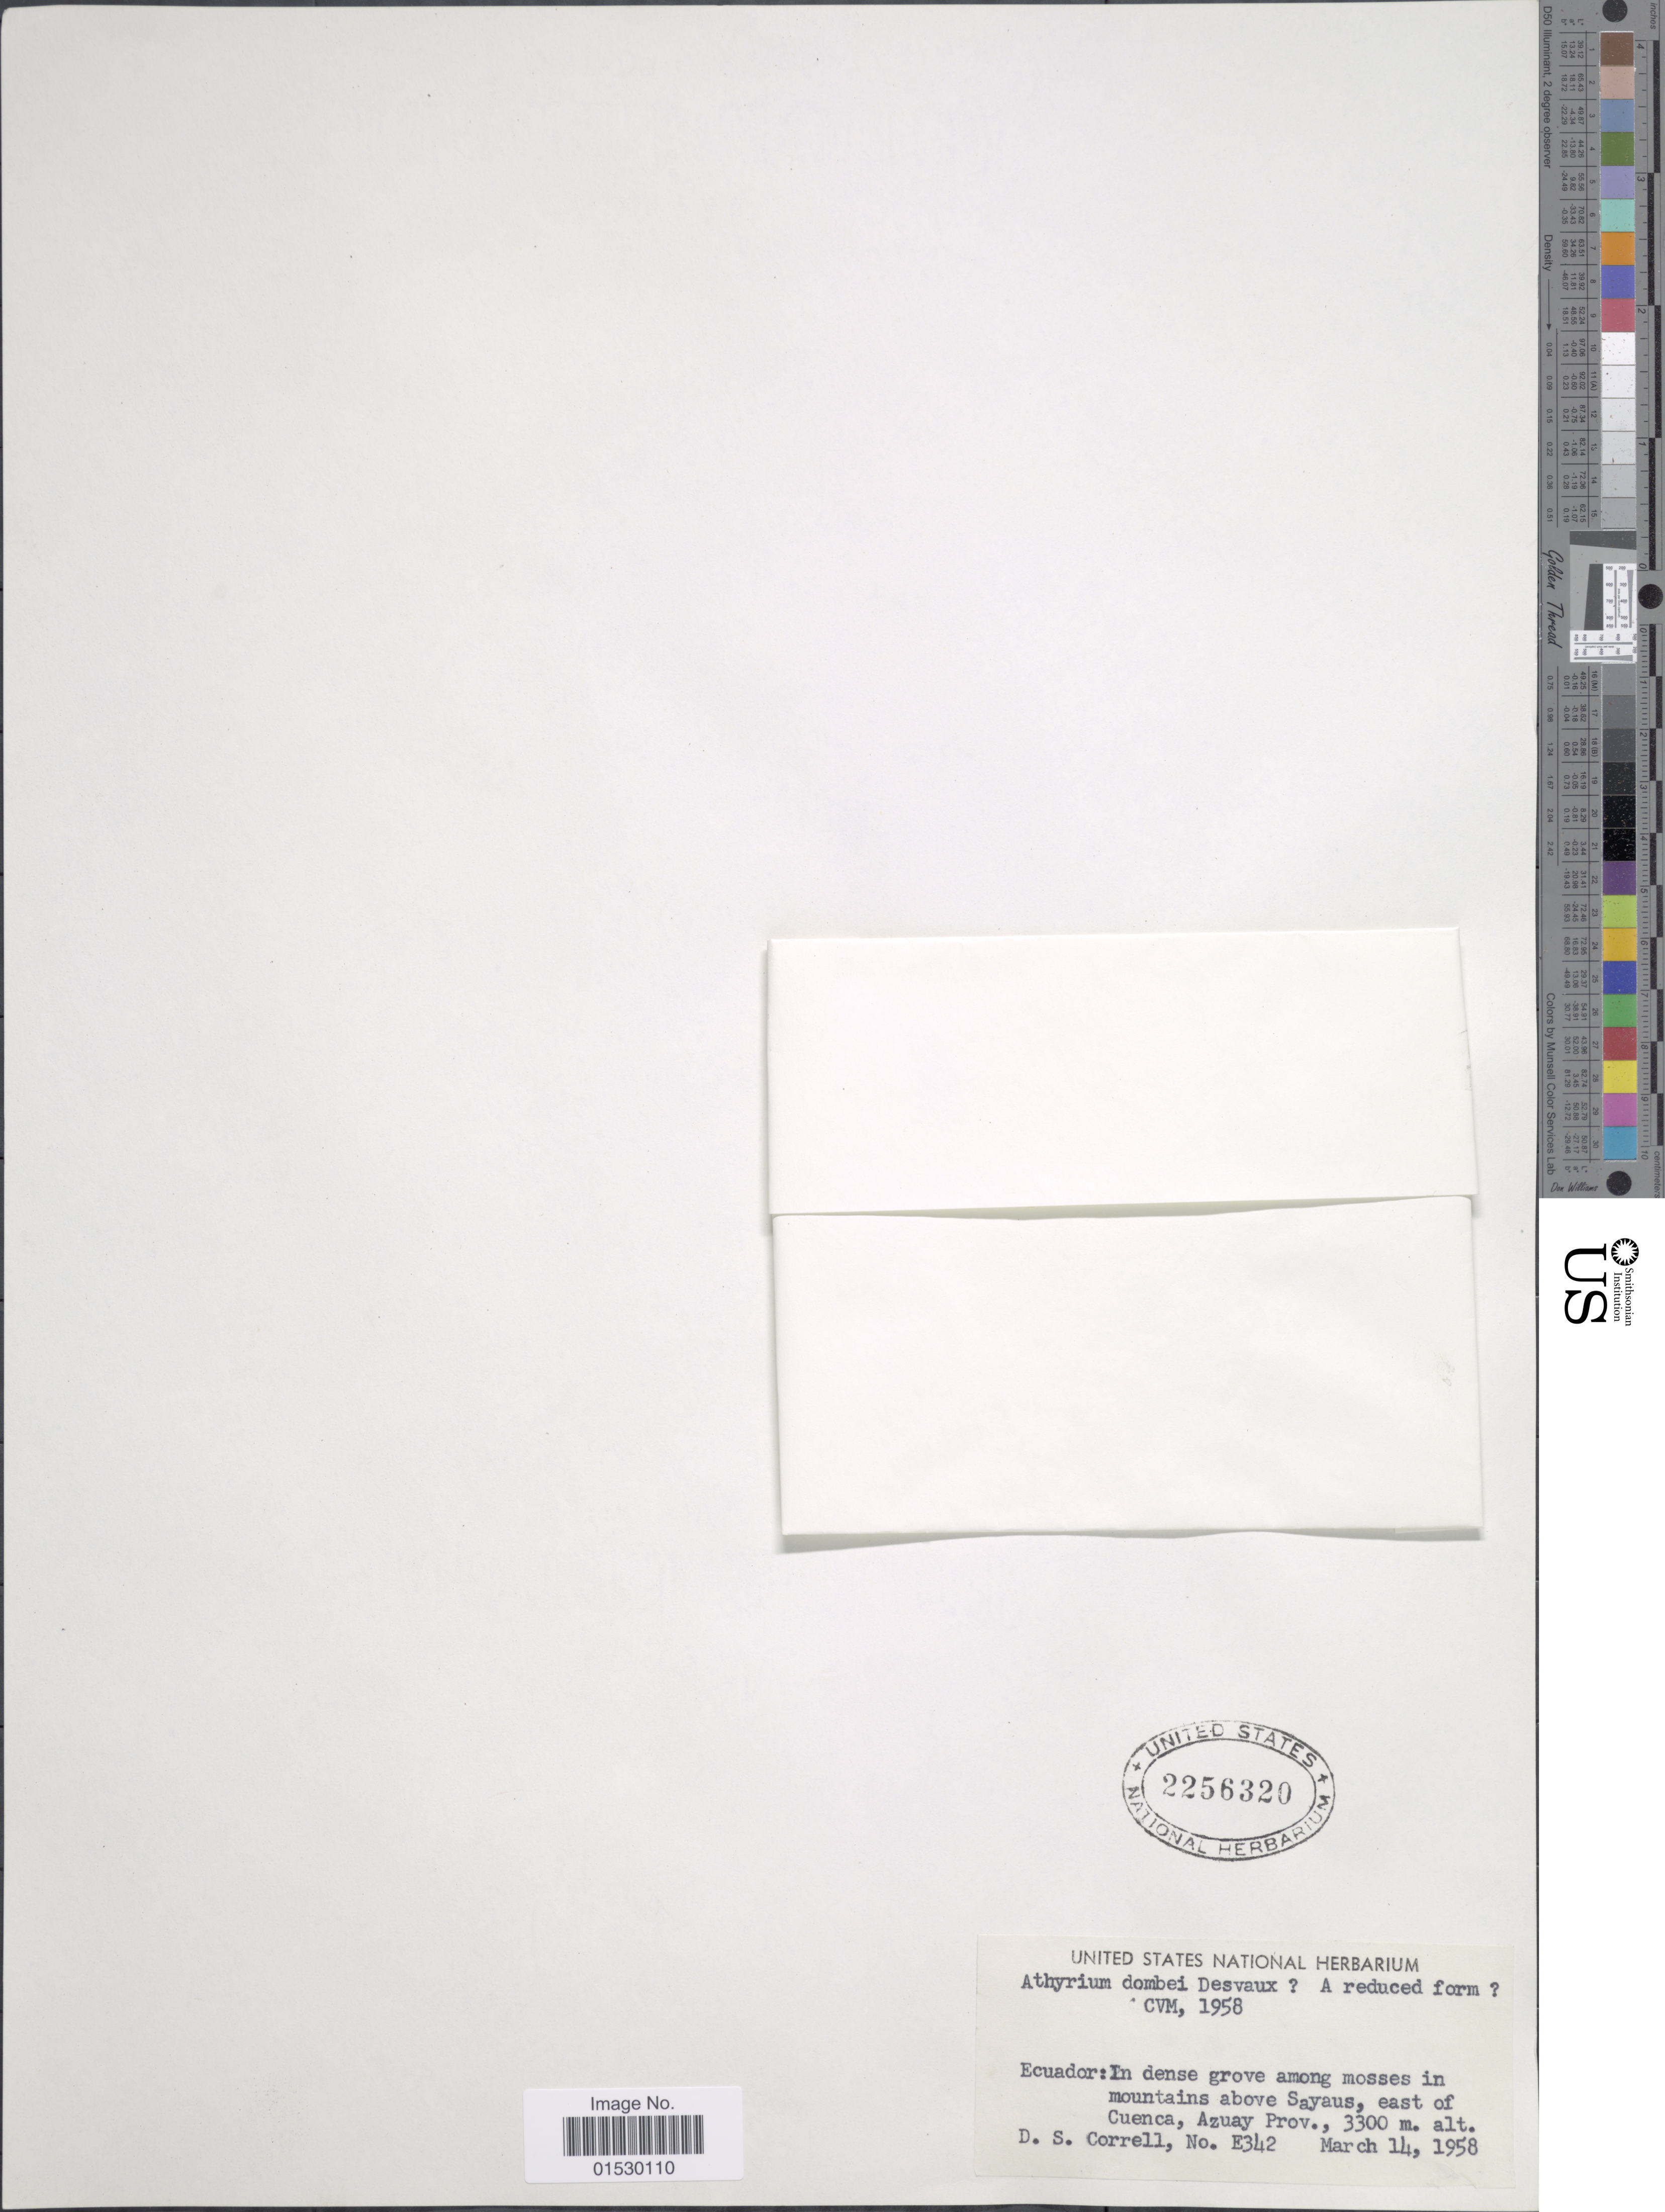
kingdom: Plantae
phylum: Tracheophyta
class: Polypodiopsida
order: Polypodiales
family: Athyriaceae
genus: Athyrium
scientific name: Athyrium dombei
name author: (Desv.) C. Chr.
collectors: D. S. Correll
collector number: E342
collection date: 1958-03-14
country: Ecuador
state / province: Azuay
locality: In dense grove among mosses in mountains above Sayaus, east of Cuenca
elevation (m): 3300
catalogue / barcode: US 2256320